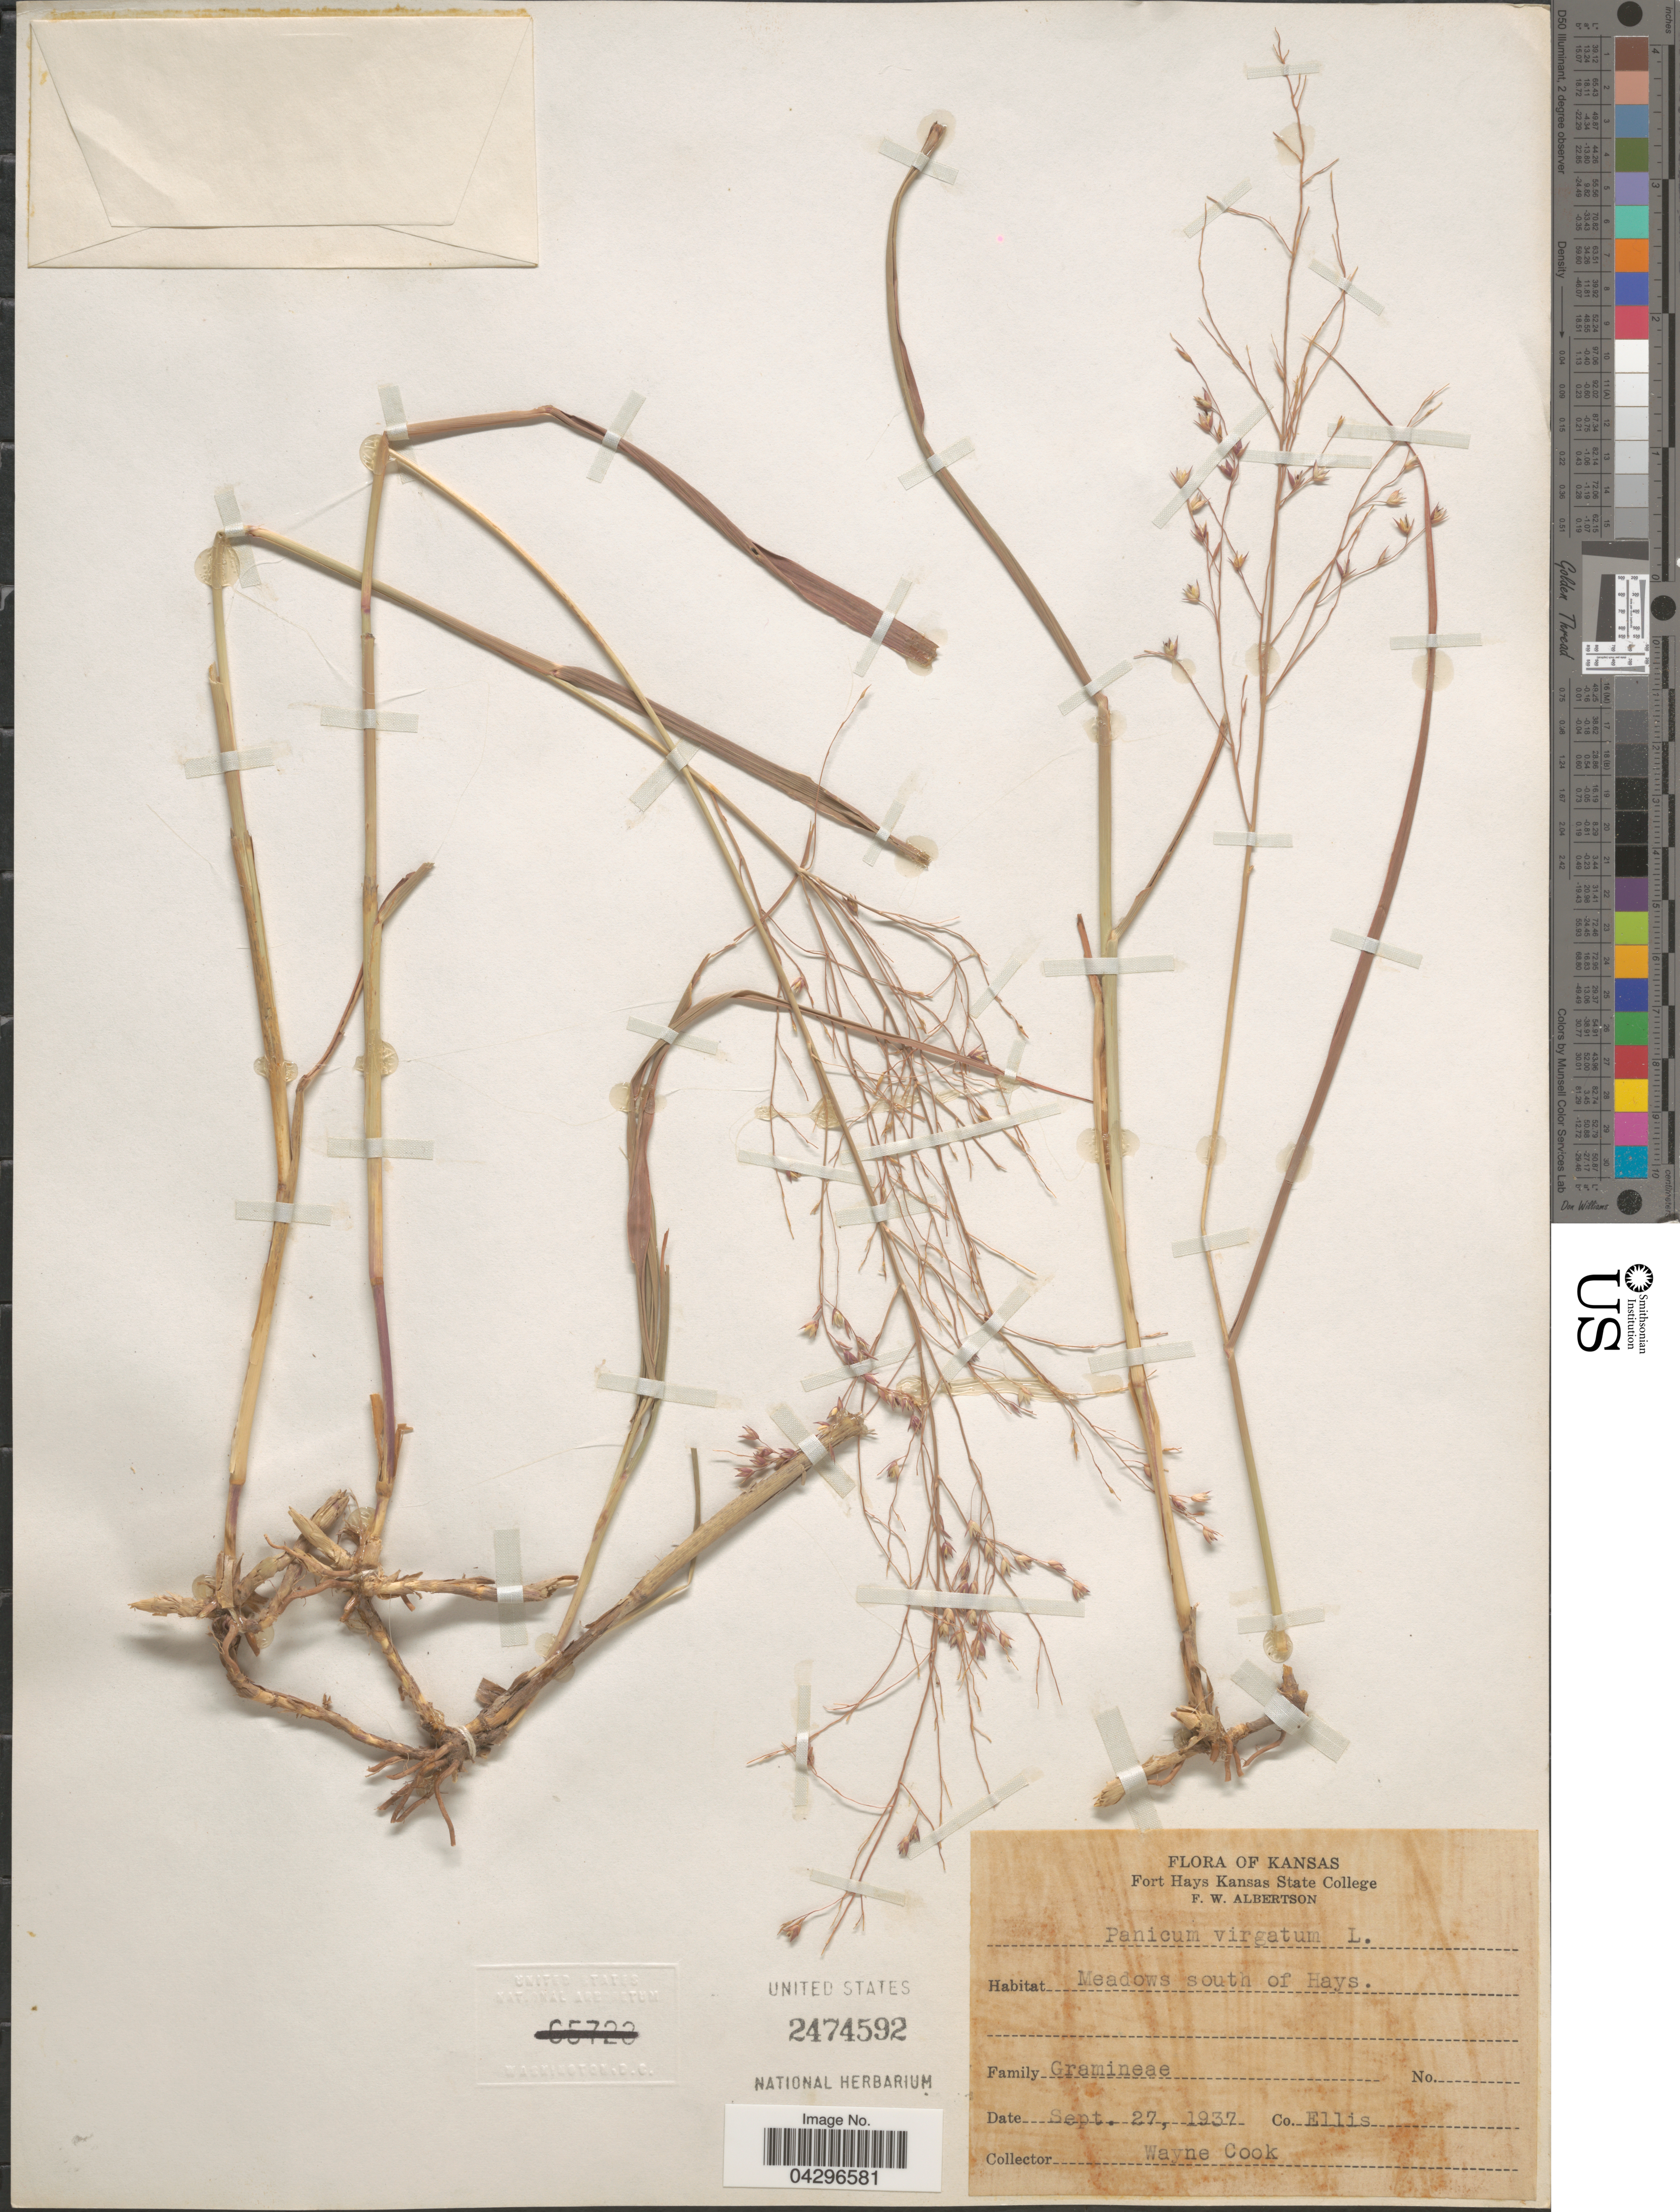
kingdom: Plantae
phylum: Tracheophyta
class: Liliopsida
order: Poales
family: Poaceae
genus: Panicum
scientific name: Panicum virgatum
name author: L.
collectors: W. J. Cook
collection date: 1937-09-27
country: United States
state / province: Kansas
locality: Meadows south of Hays. Co. Ellis.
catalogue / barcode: US 2474592